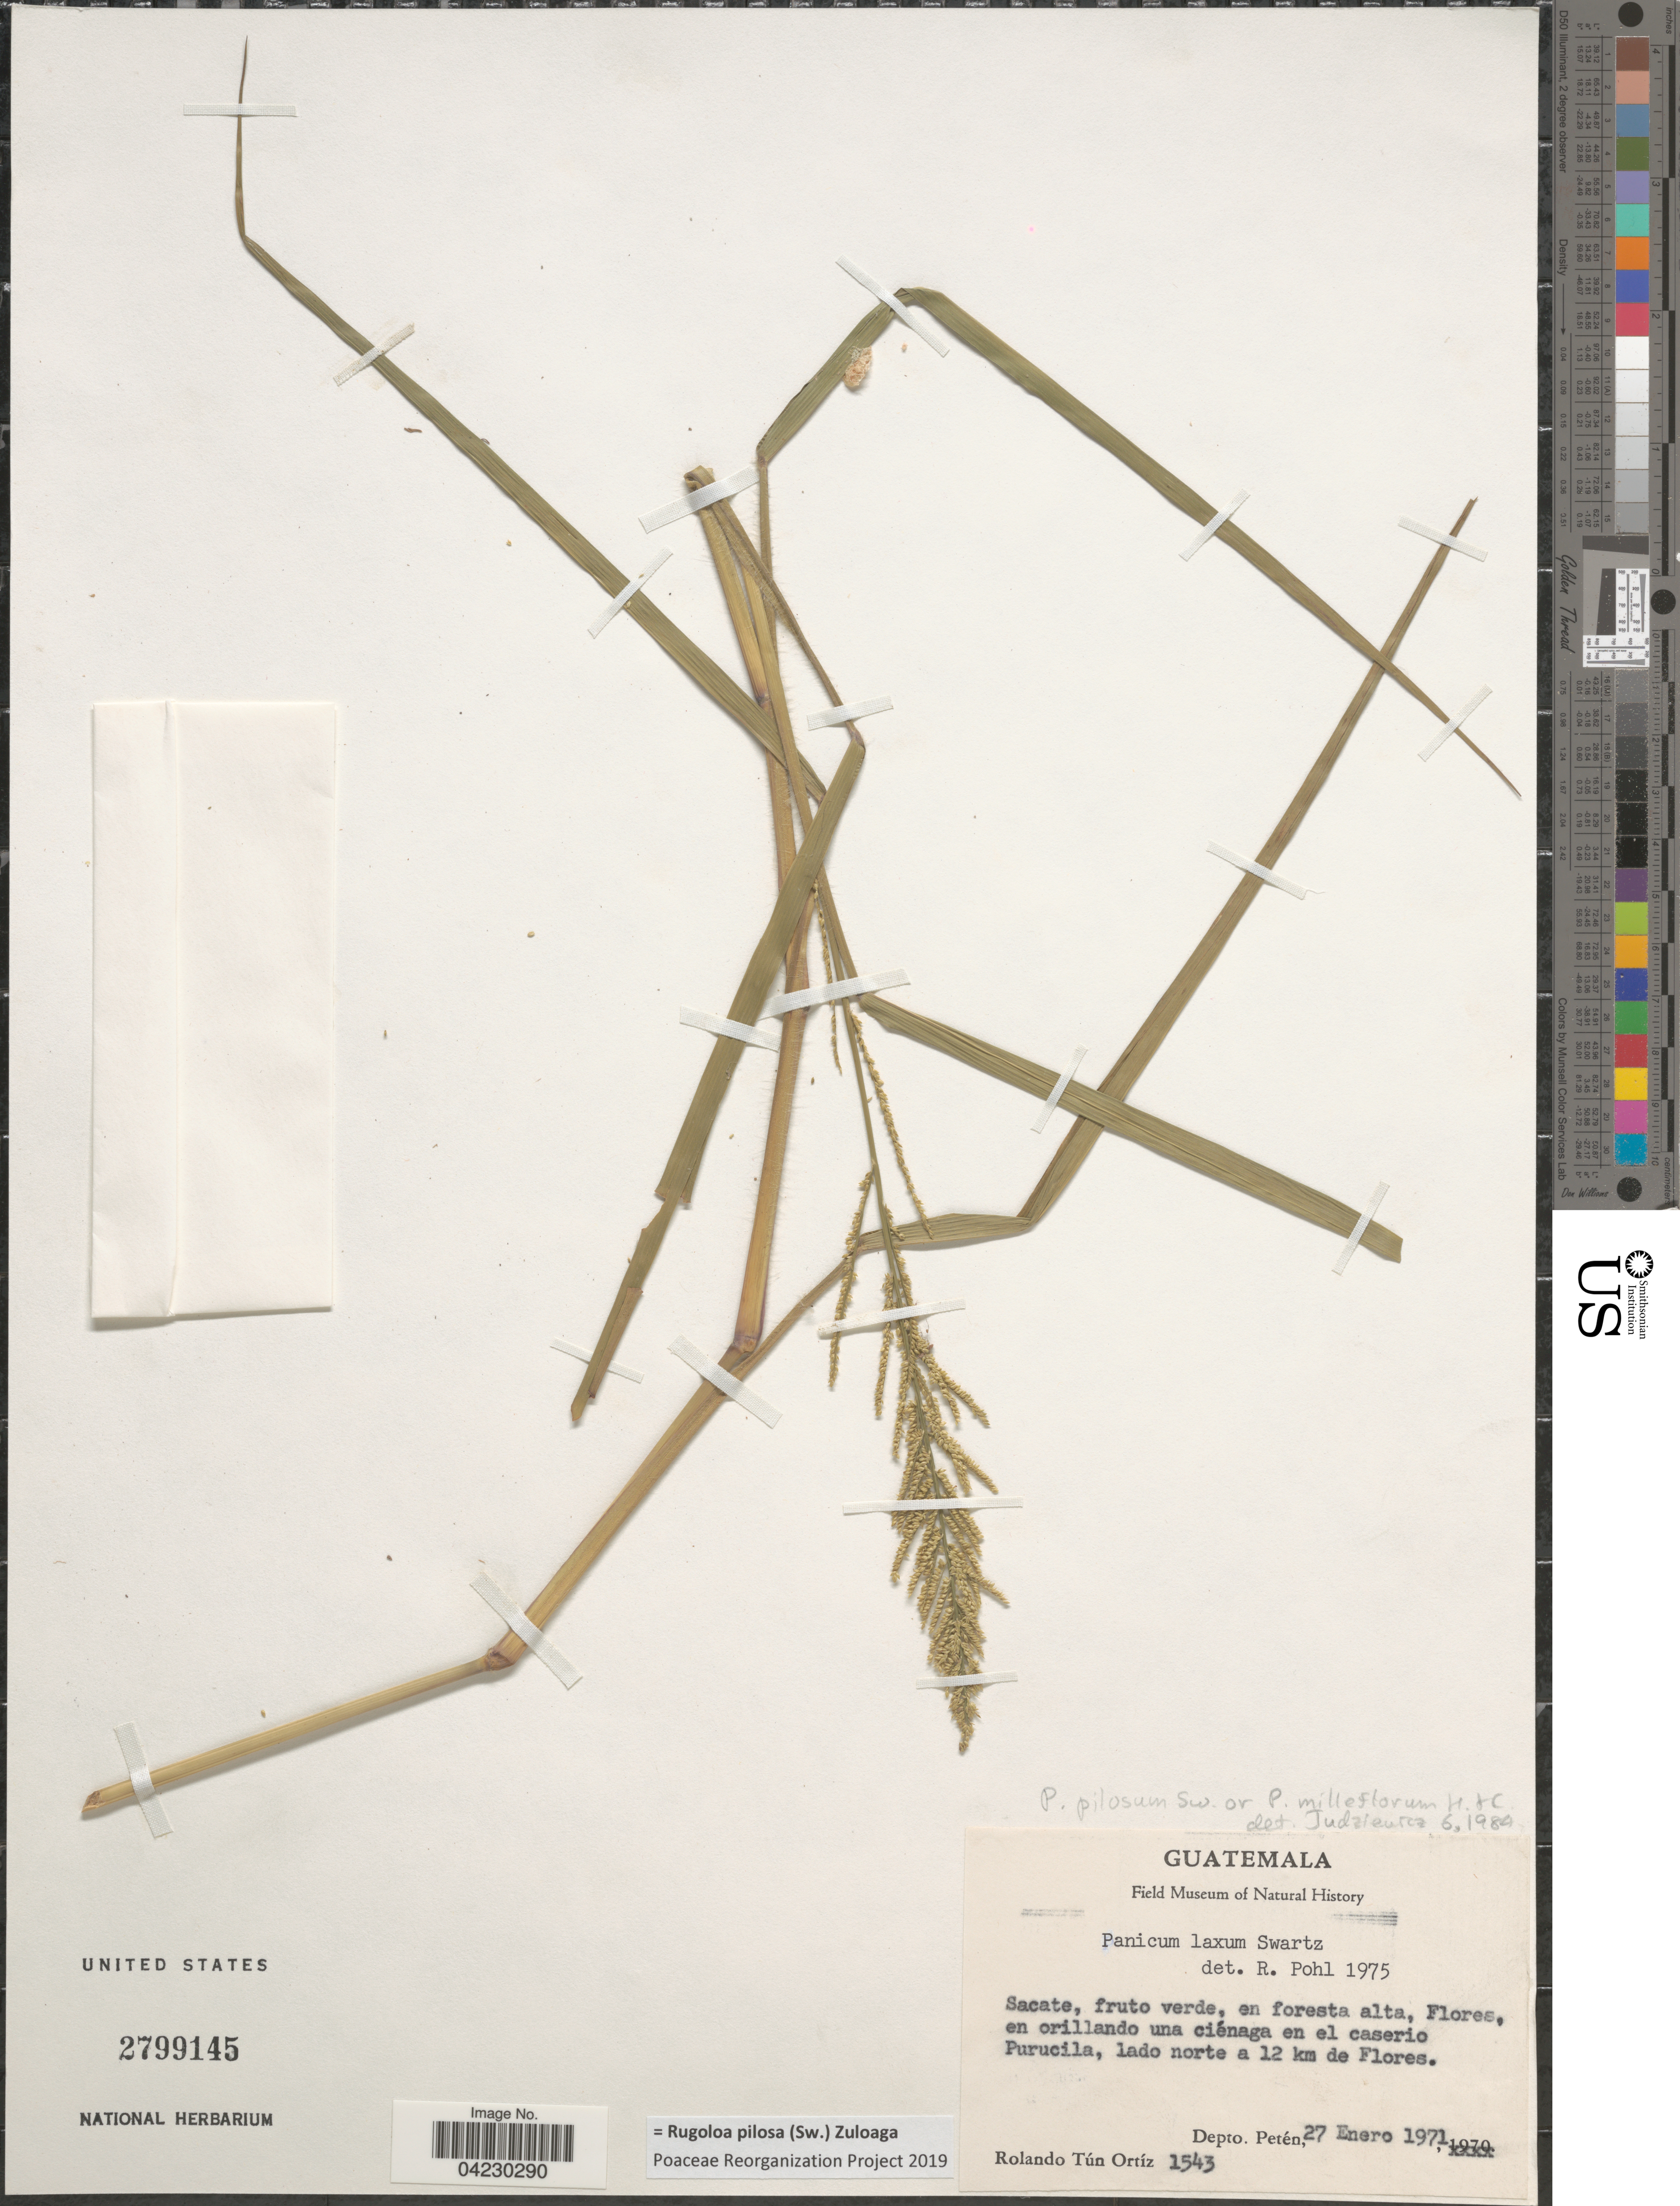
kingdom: Plantae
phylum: Tracheophyta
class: Liliopsida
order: Poales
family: Poaceae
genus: Rugoloa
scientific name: Rugoloa pilosa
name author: (Sw.) Zuloaga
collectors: R. Ortiz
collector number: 1543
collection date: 1971-01-27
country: Guatemala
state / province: El Peten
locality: En orillando una ciénga en el caserio Purucila, lado norte a 12 km de Flores. Depto. Petén.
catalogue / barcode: US 2799145